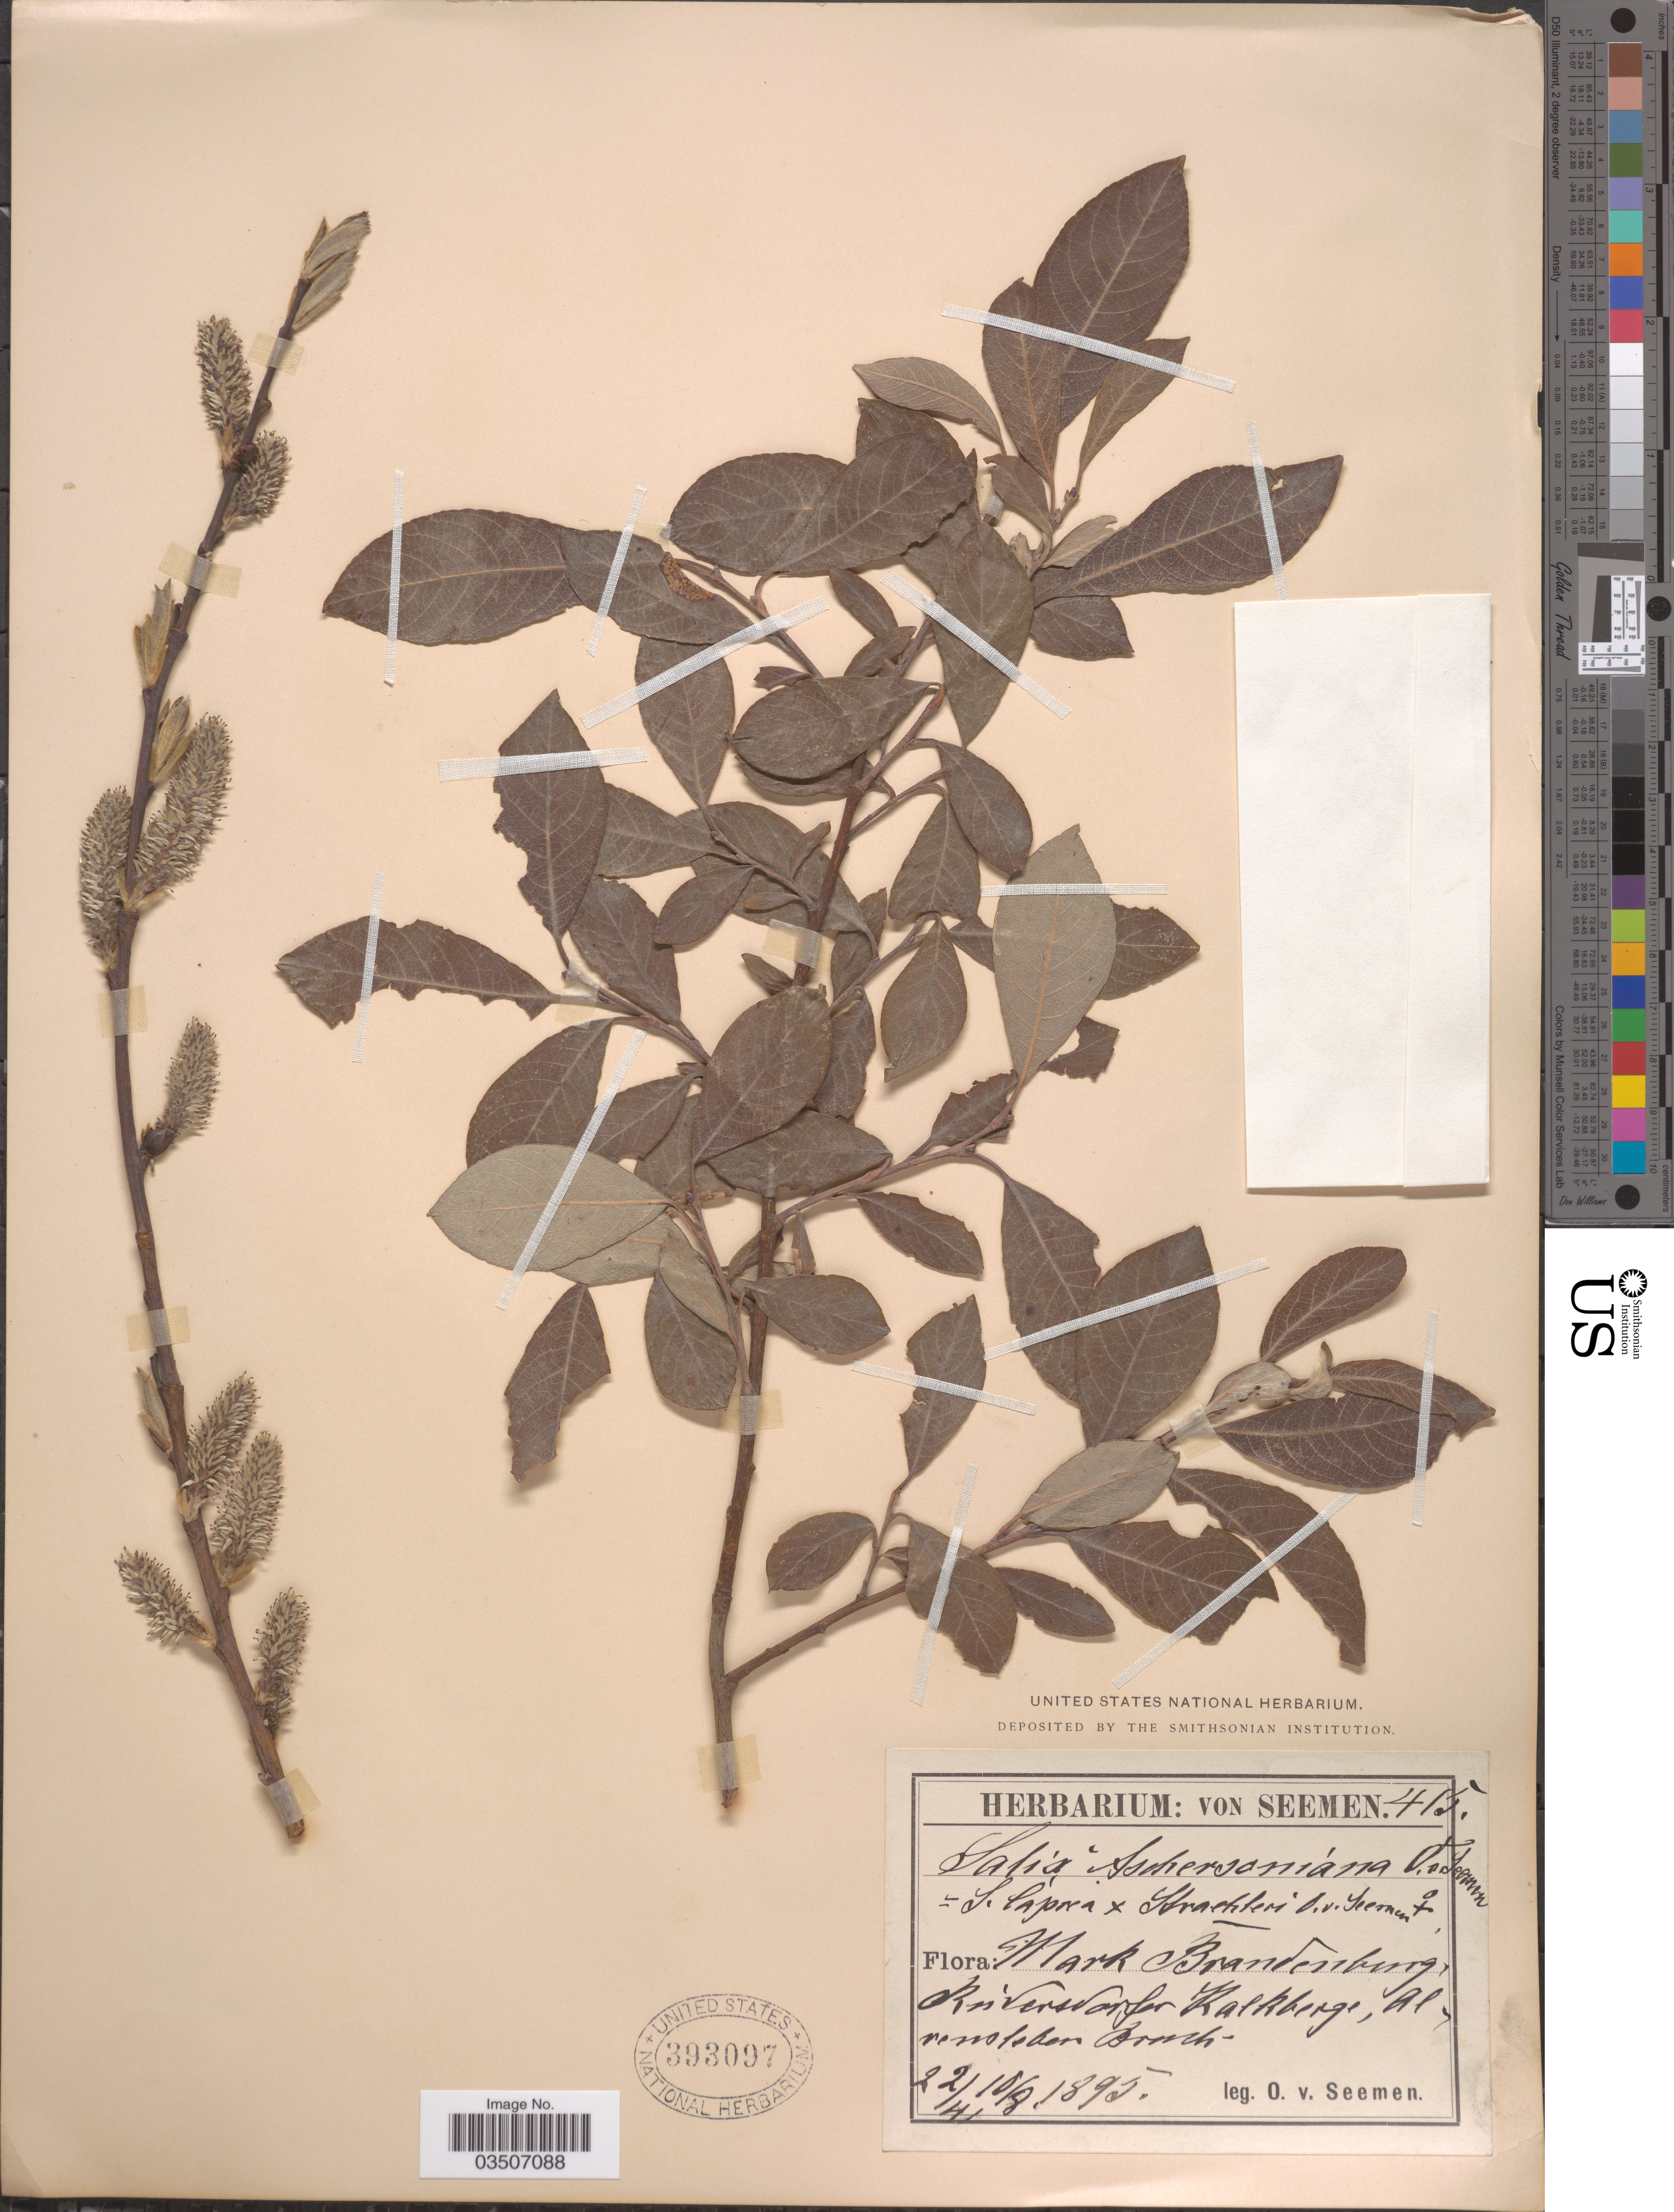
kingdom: Plantae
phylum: Tracheophyta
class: Magnoliopsida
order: Malpighiales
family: Salicaceae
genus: Salix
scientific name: Salix aschersoniana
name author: Seemen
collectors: K. O. von Seemen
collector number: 415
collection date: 1895-04-22/1895-08-10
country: Germany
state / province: Brandenburg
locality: Mark Brandenburg, Rüdersdorfer Kalkberge, Alvensleber Bruch. [interpreted]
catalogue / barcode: US 393097